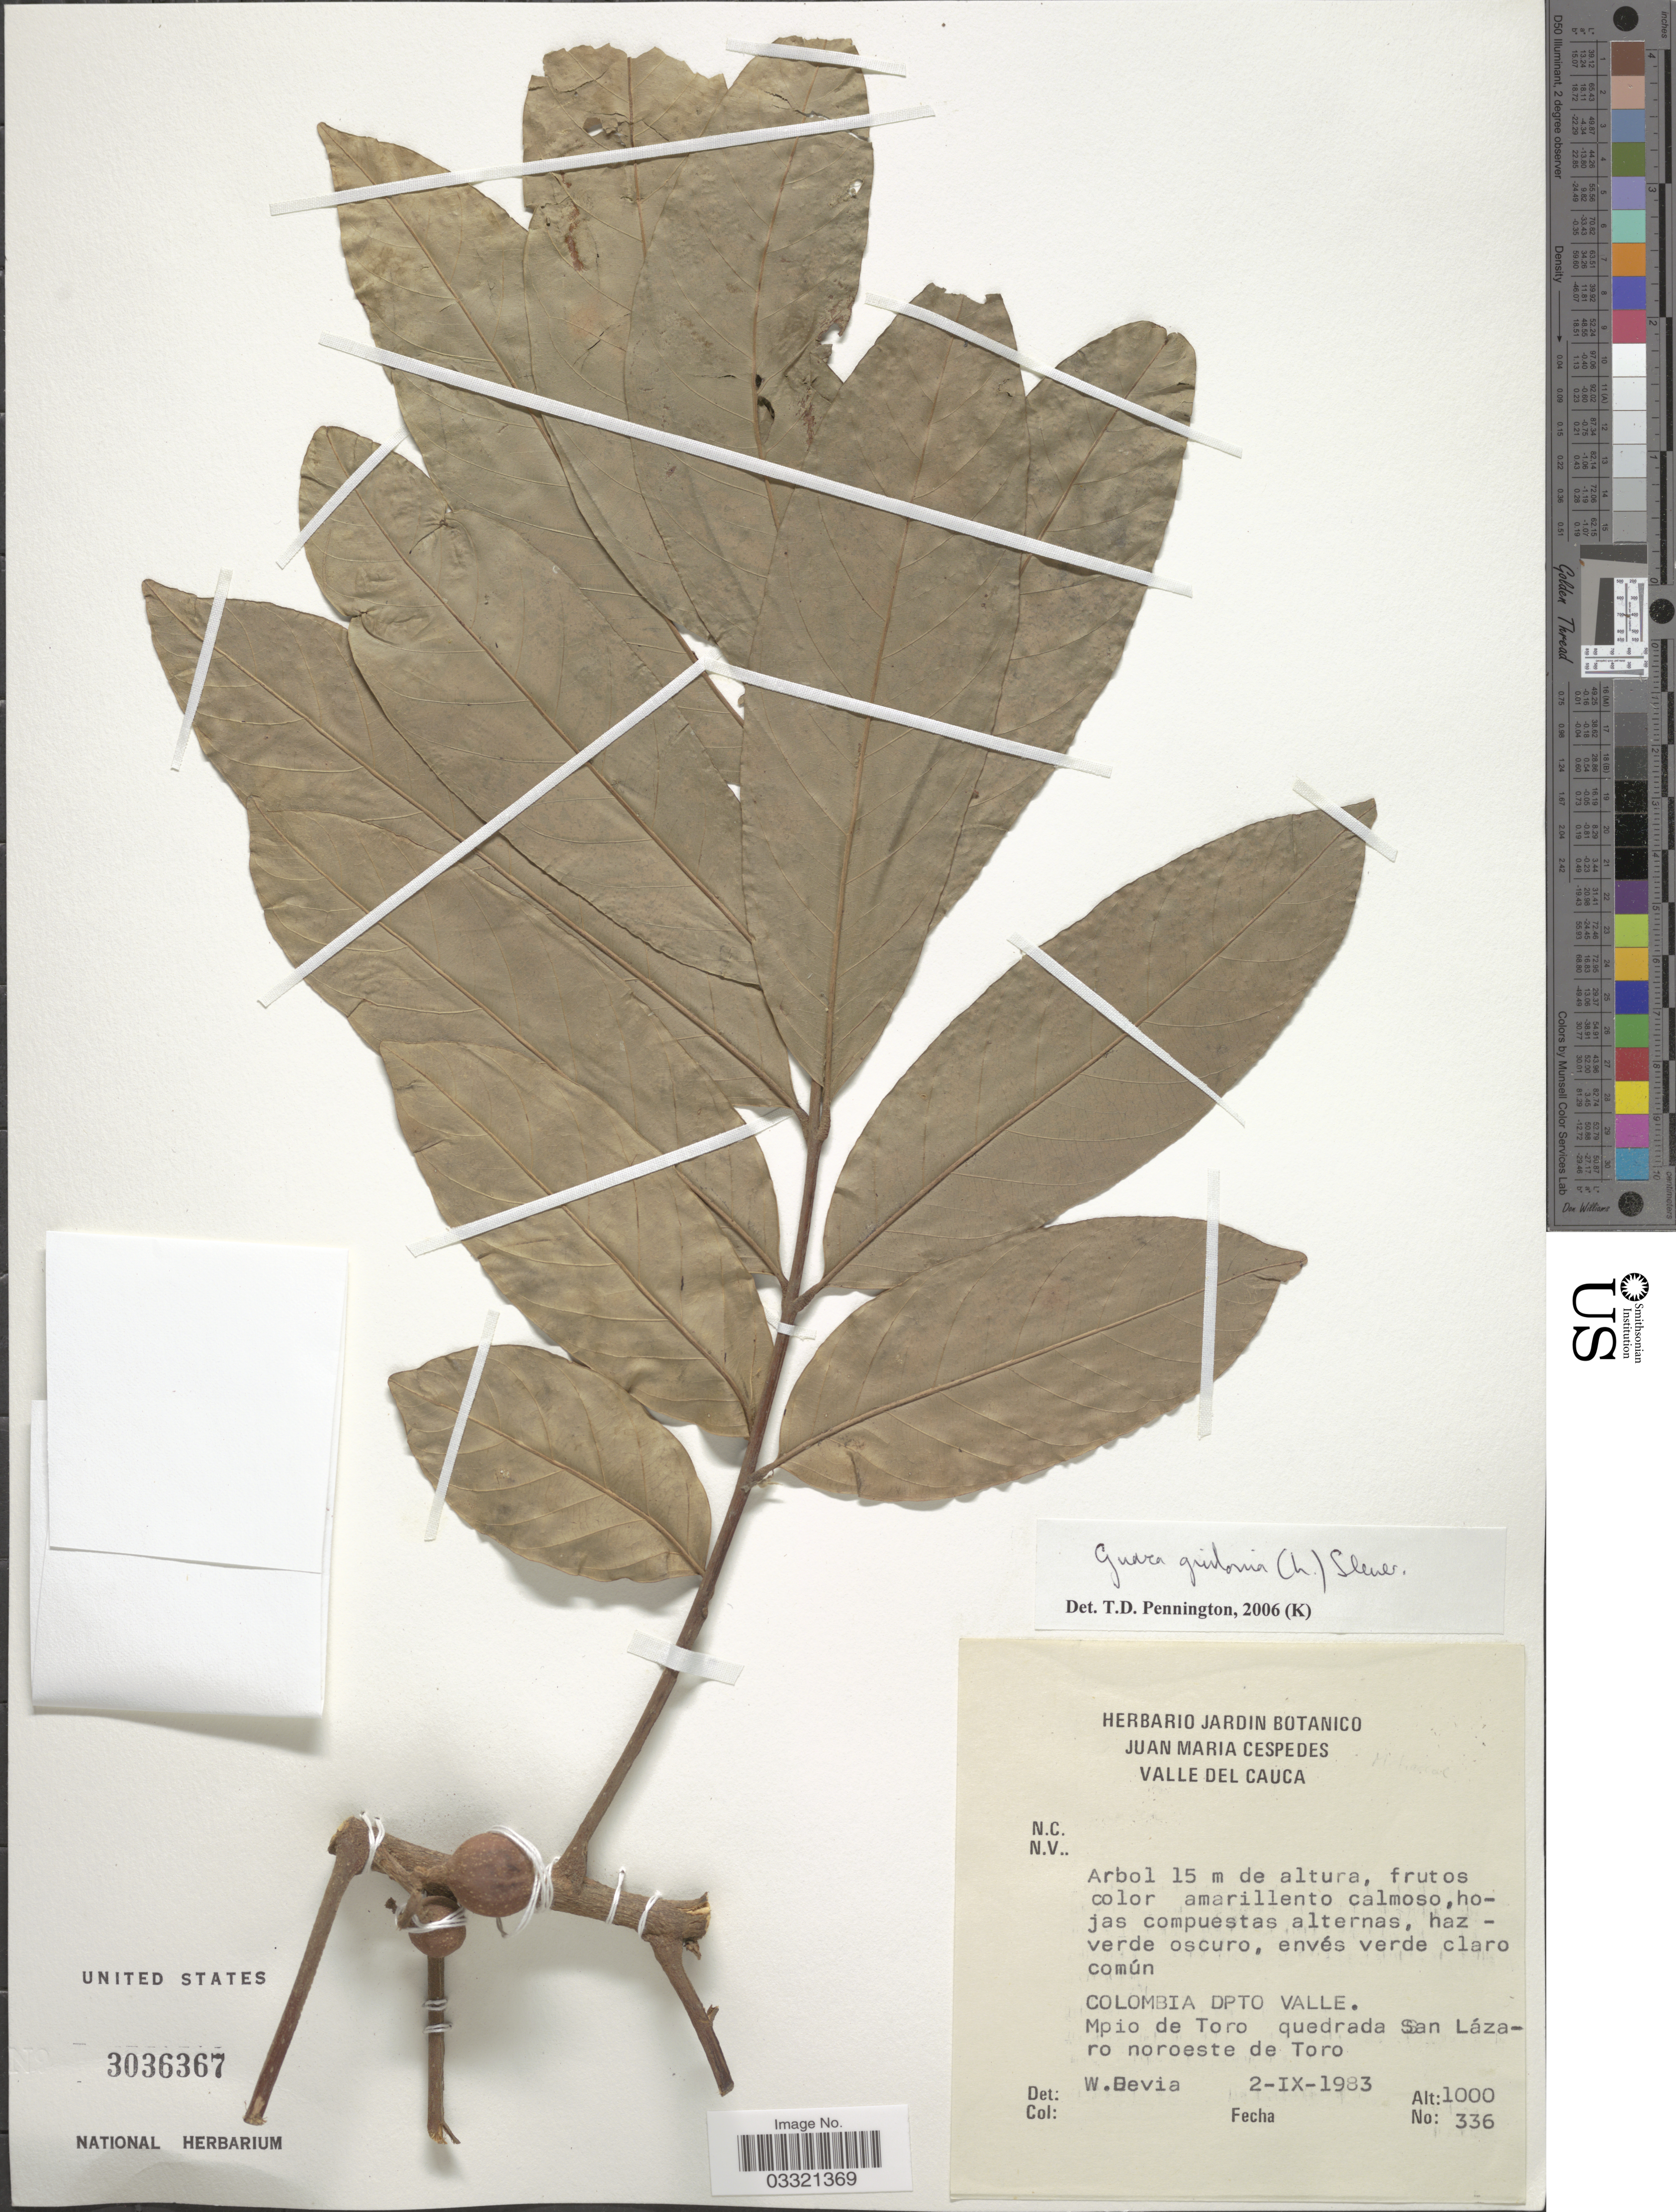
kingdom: Plantae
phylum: Tracheophyta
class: Magnoliopsida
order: Sapindales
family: Meliaceae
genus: Guarea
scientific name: Guarea guidonia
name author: (L.) Sleumer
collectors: Jardin Botanico "Juan Maria Cespedes"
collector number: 336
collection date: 1983-09-02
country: Colombia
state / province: Valle del Cauca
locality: Dpto Valle. Mpio de Toro quedrada San Lázaro noroeste de Toro.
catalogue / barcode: US 3036367